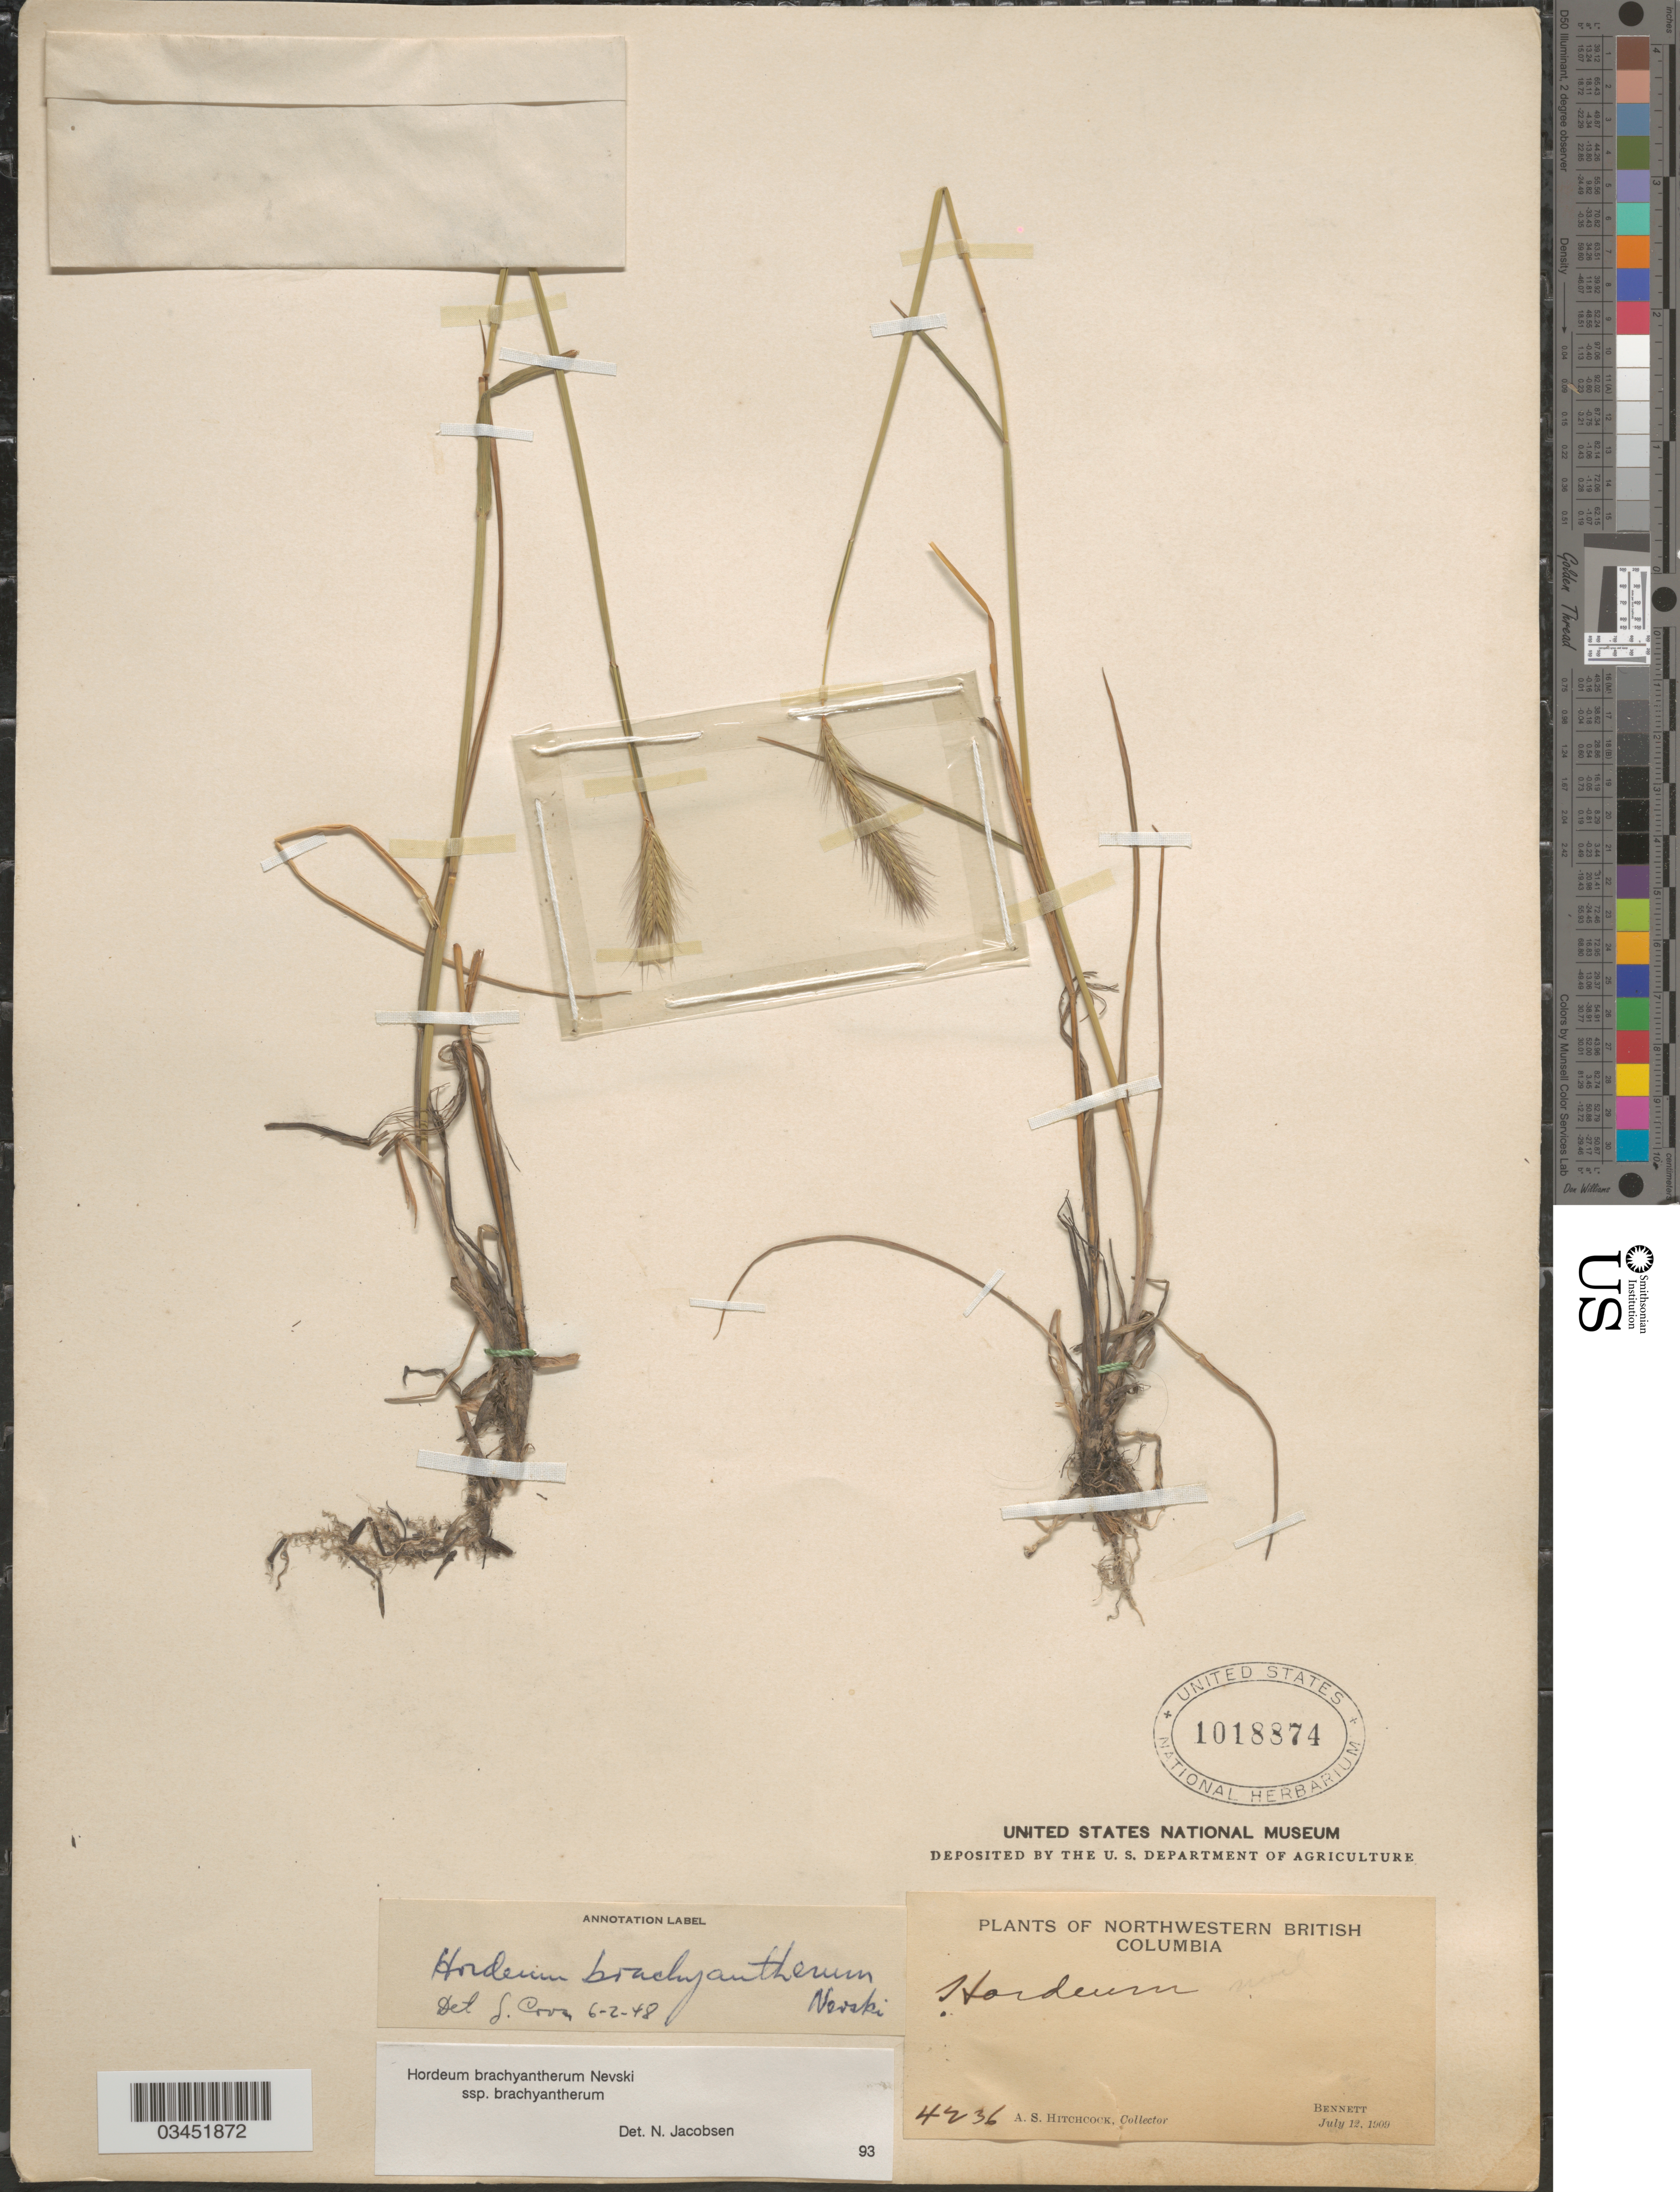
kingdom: Plantae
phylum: Tracheophyta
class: Liliopsida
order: Poales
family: Poaceae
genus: Hordeum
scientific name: Hordeum brachyantherum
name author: Nevski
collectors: A. S. Hitchcock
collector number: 4236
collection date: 1909-07-12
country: Canada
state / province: British Columbia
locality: Northwestern British Columbia. Bennett.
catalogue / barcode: US 1018874